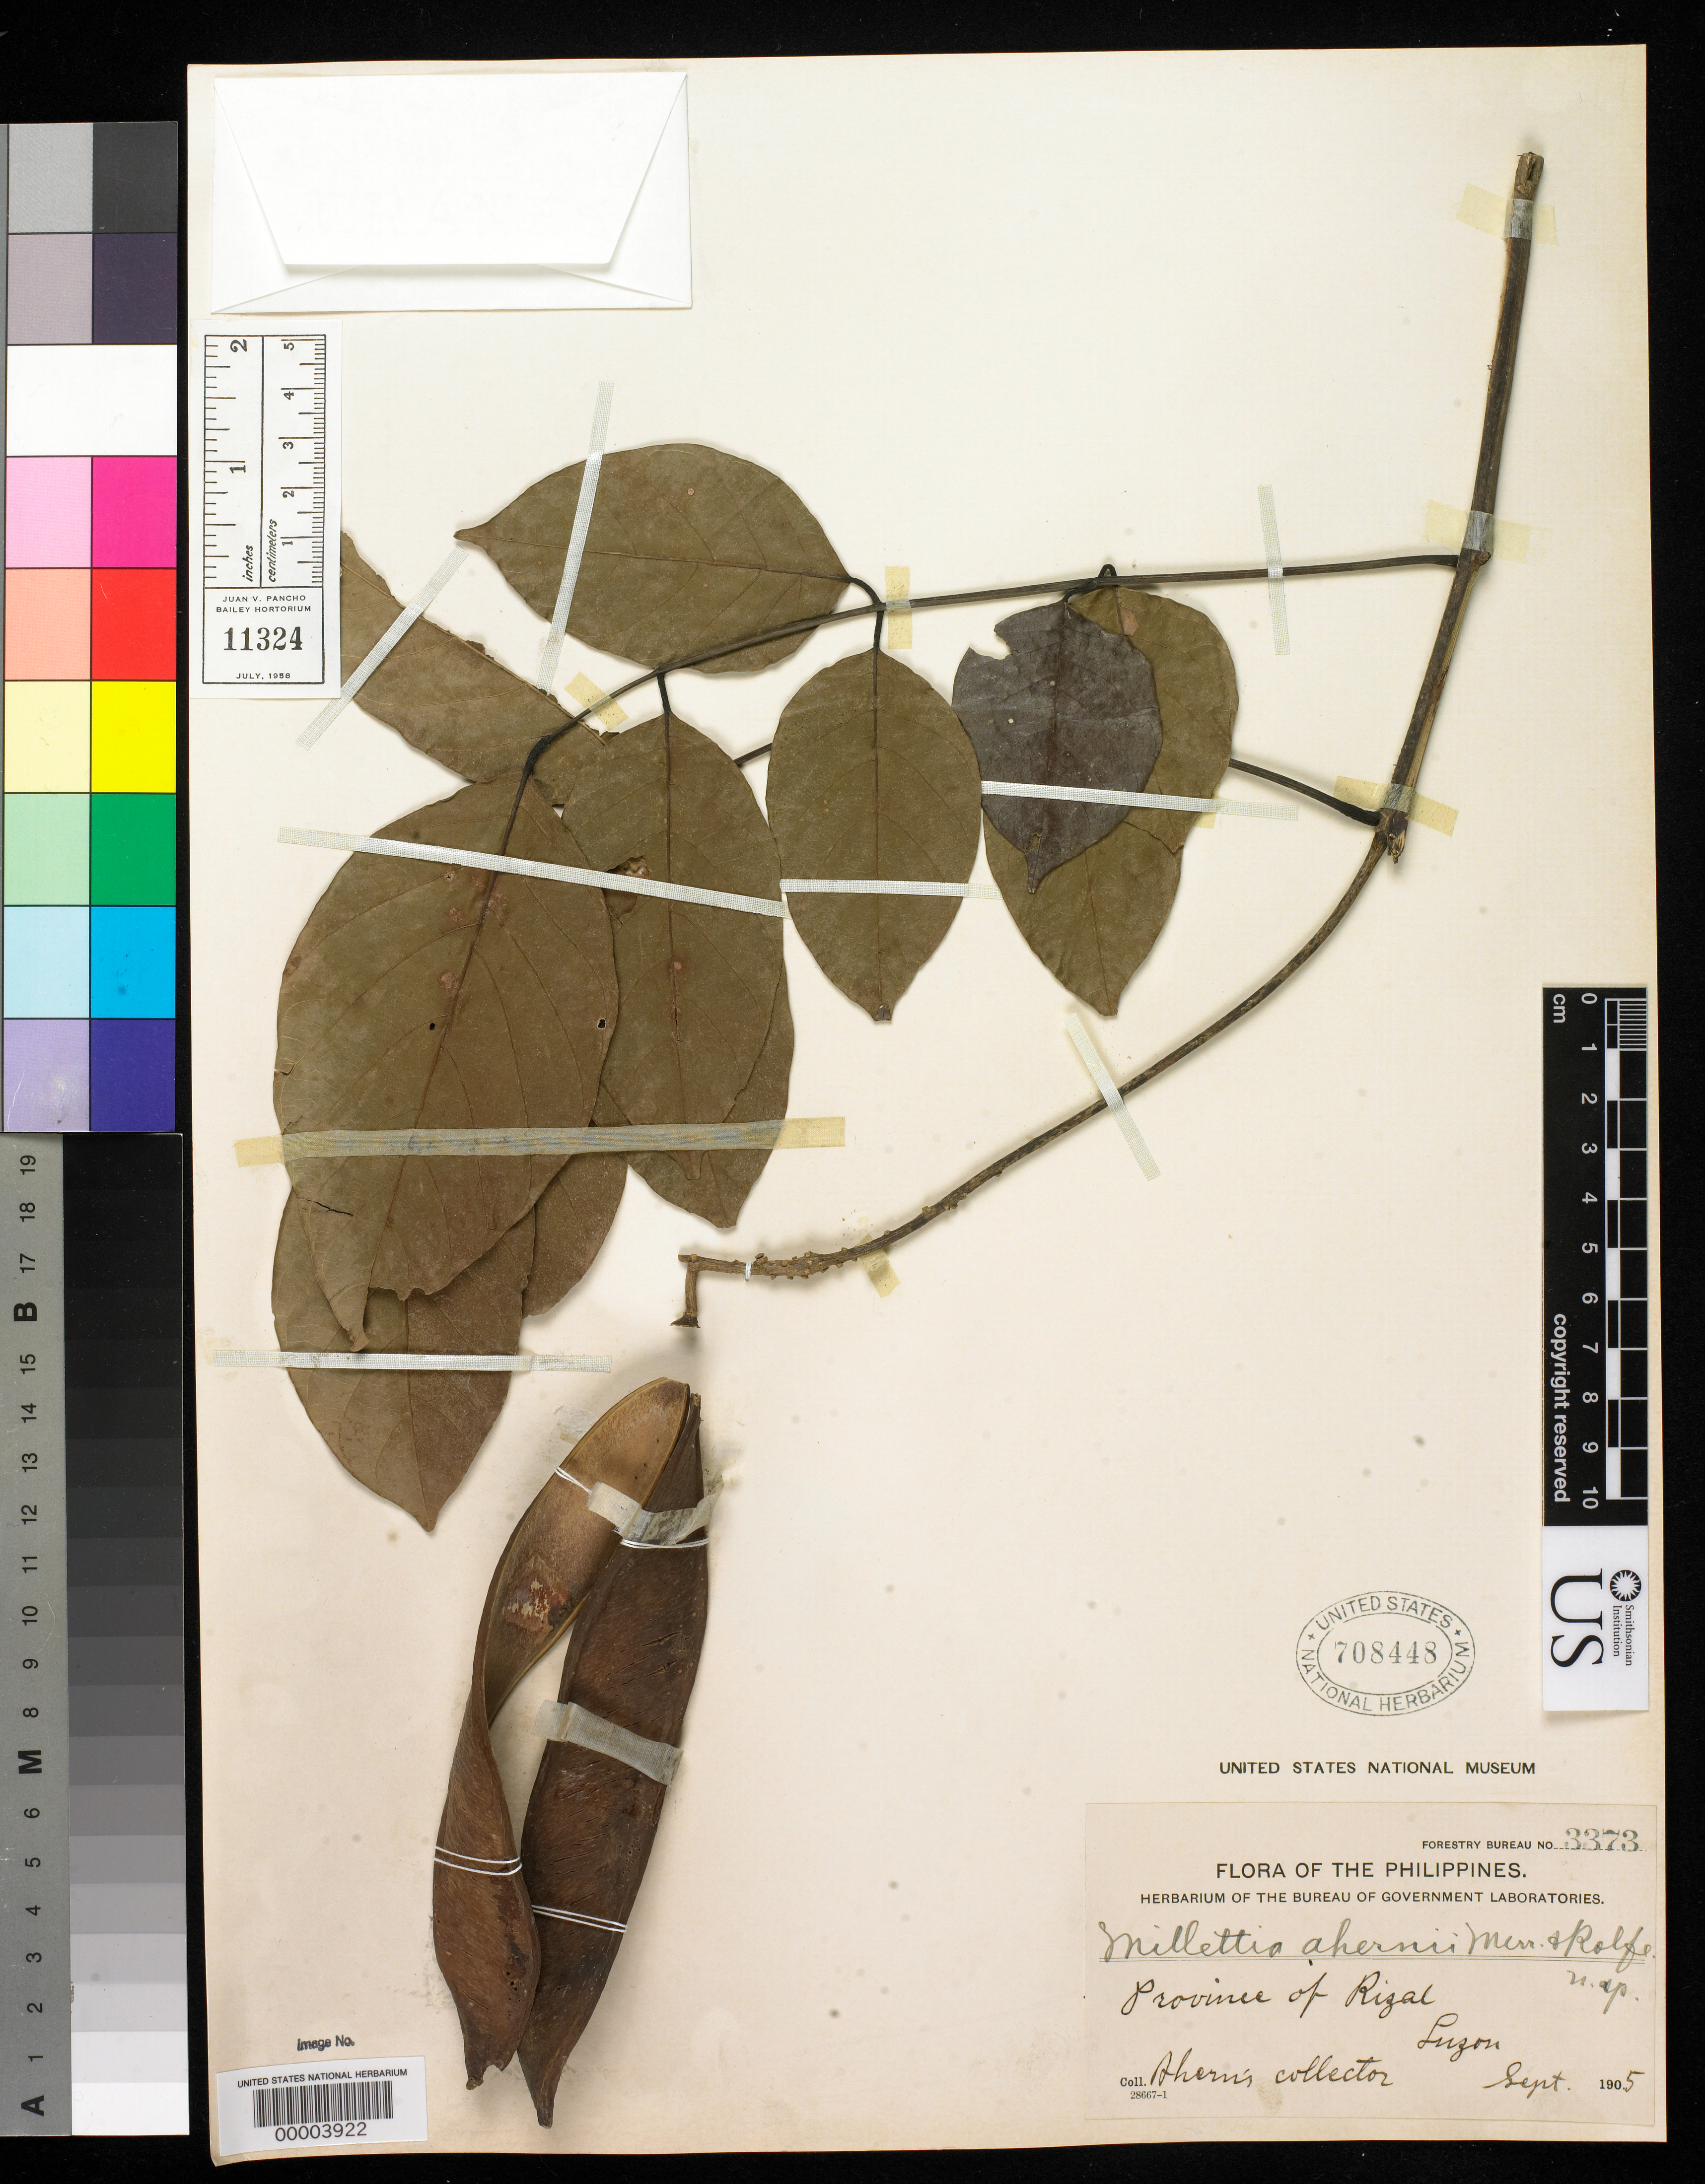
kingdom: Plantae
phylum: Tracheophyta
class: Magnoliopsida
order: Fabales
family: Fabaceae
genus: Millettia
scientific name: Millettia ahernii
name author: Merr. & Rolfe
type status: Isotype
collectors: Ahern's collector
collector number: Bur. Sci. 3373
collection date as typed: Sep 1905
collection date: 1905-09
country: Philippines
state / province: Calabarzon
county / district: Rizal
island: Luzon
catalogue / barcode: US 708448